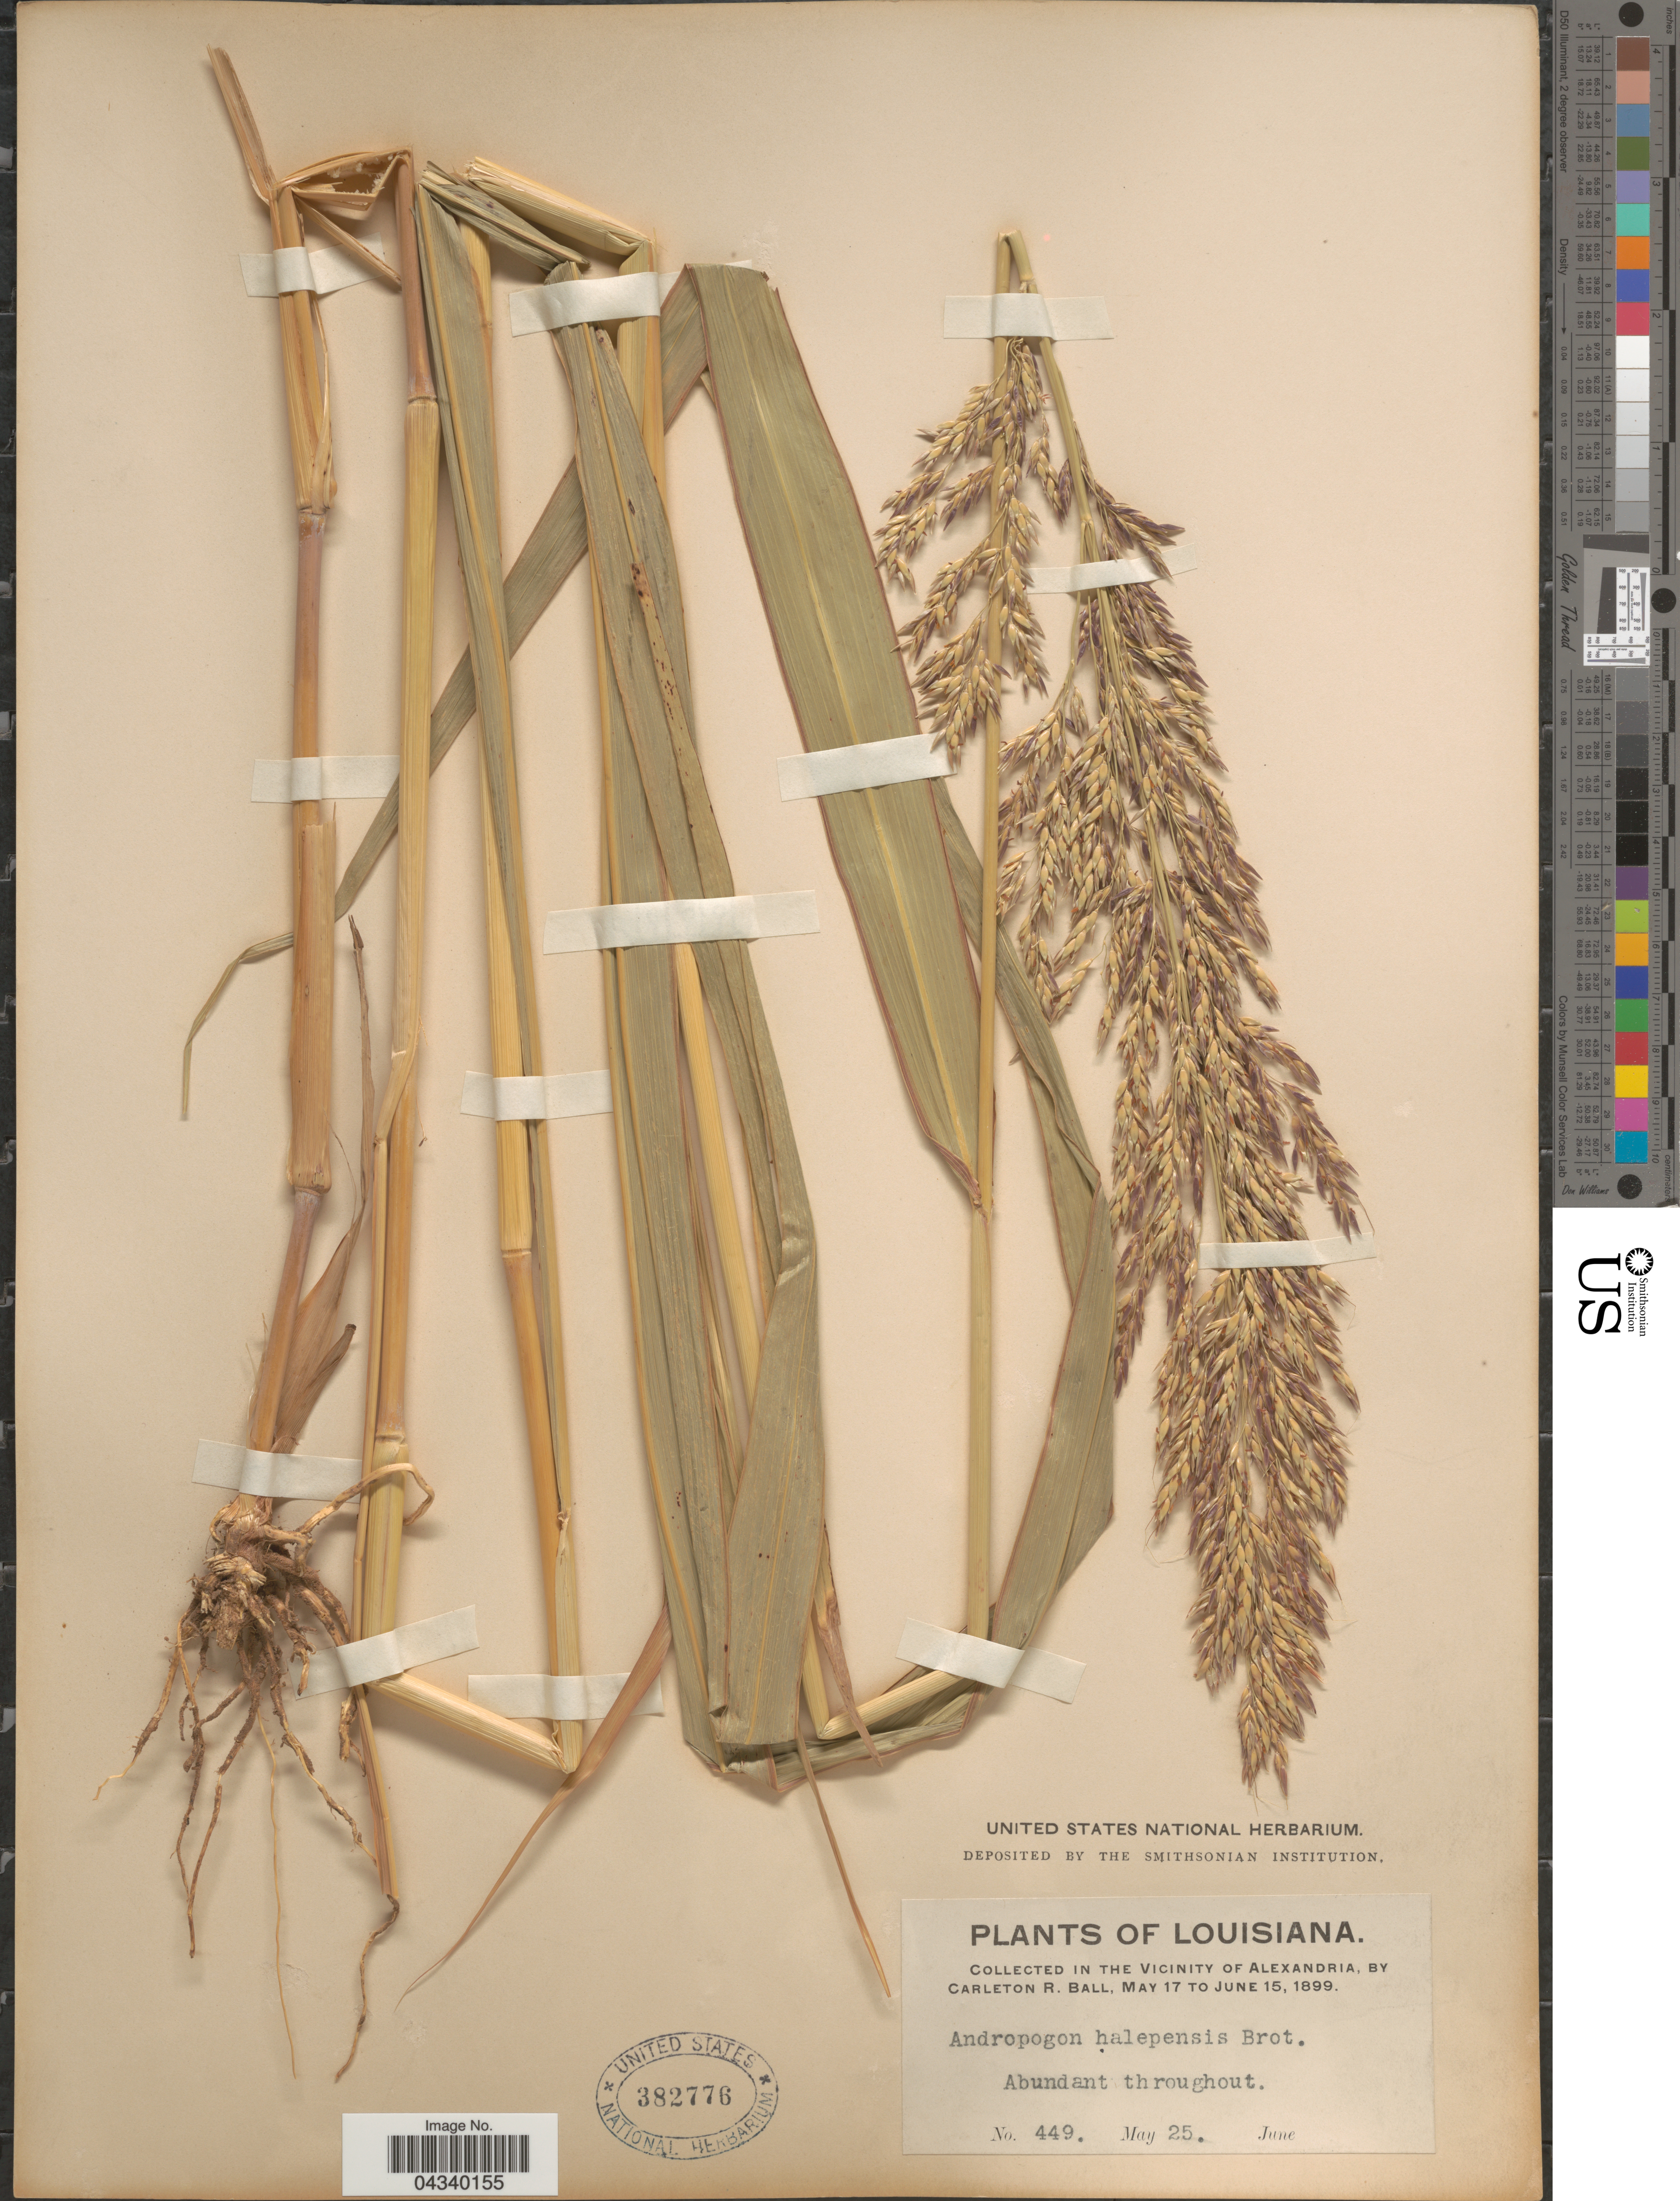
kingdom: Plantae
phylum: Tracheophyta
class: Liliopsida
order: Poales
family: Poaceae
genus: Sorghum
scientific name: Sorghum halepense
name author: (L.) Pers.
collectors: C. R. Ball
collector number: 449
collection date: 1899-05-25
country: United States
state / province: Louisiana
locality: In the Vicinity of Alexandria.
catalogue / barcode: US 382776